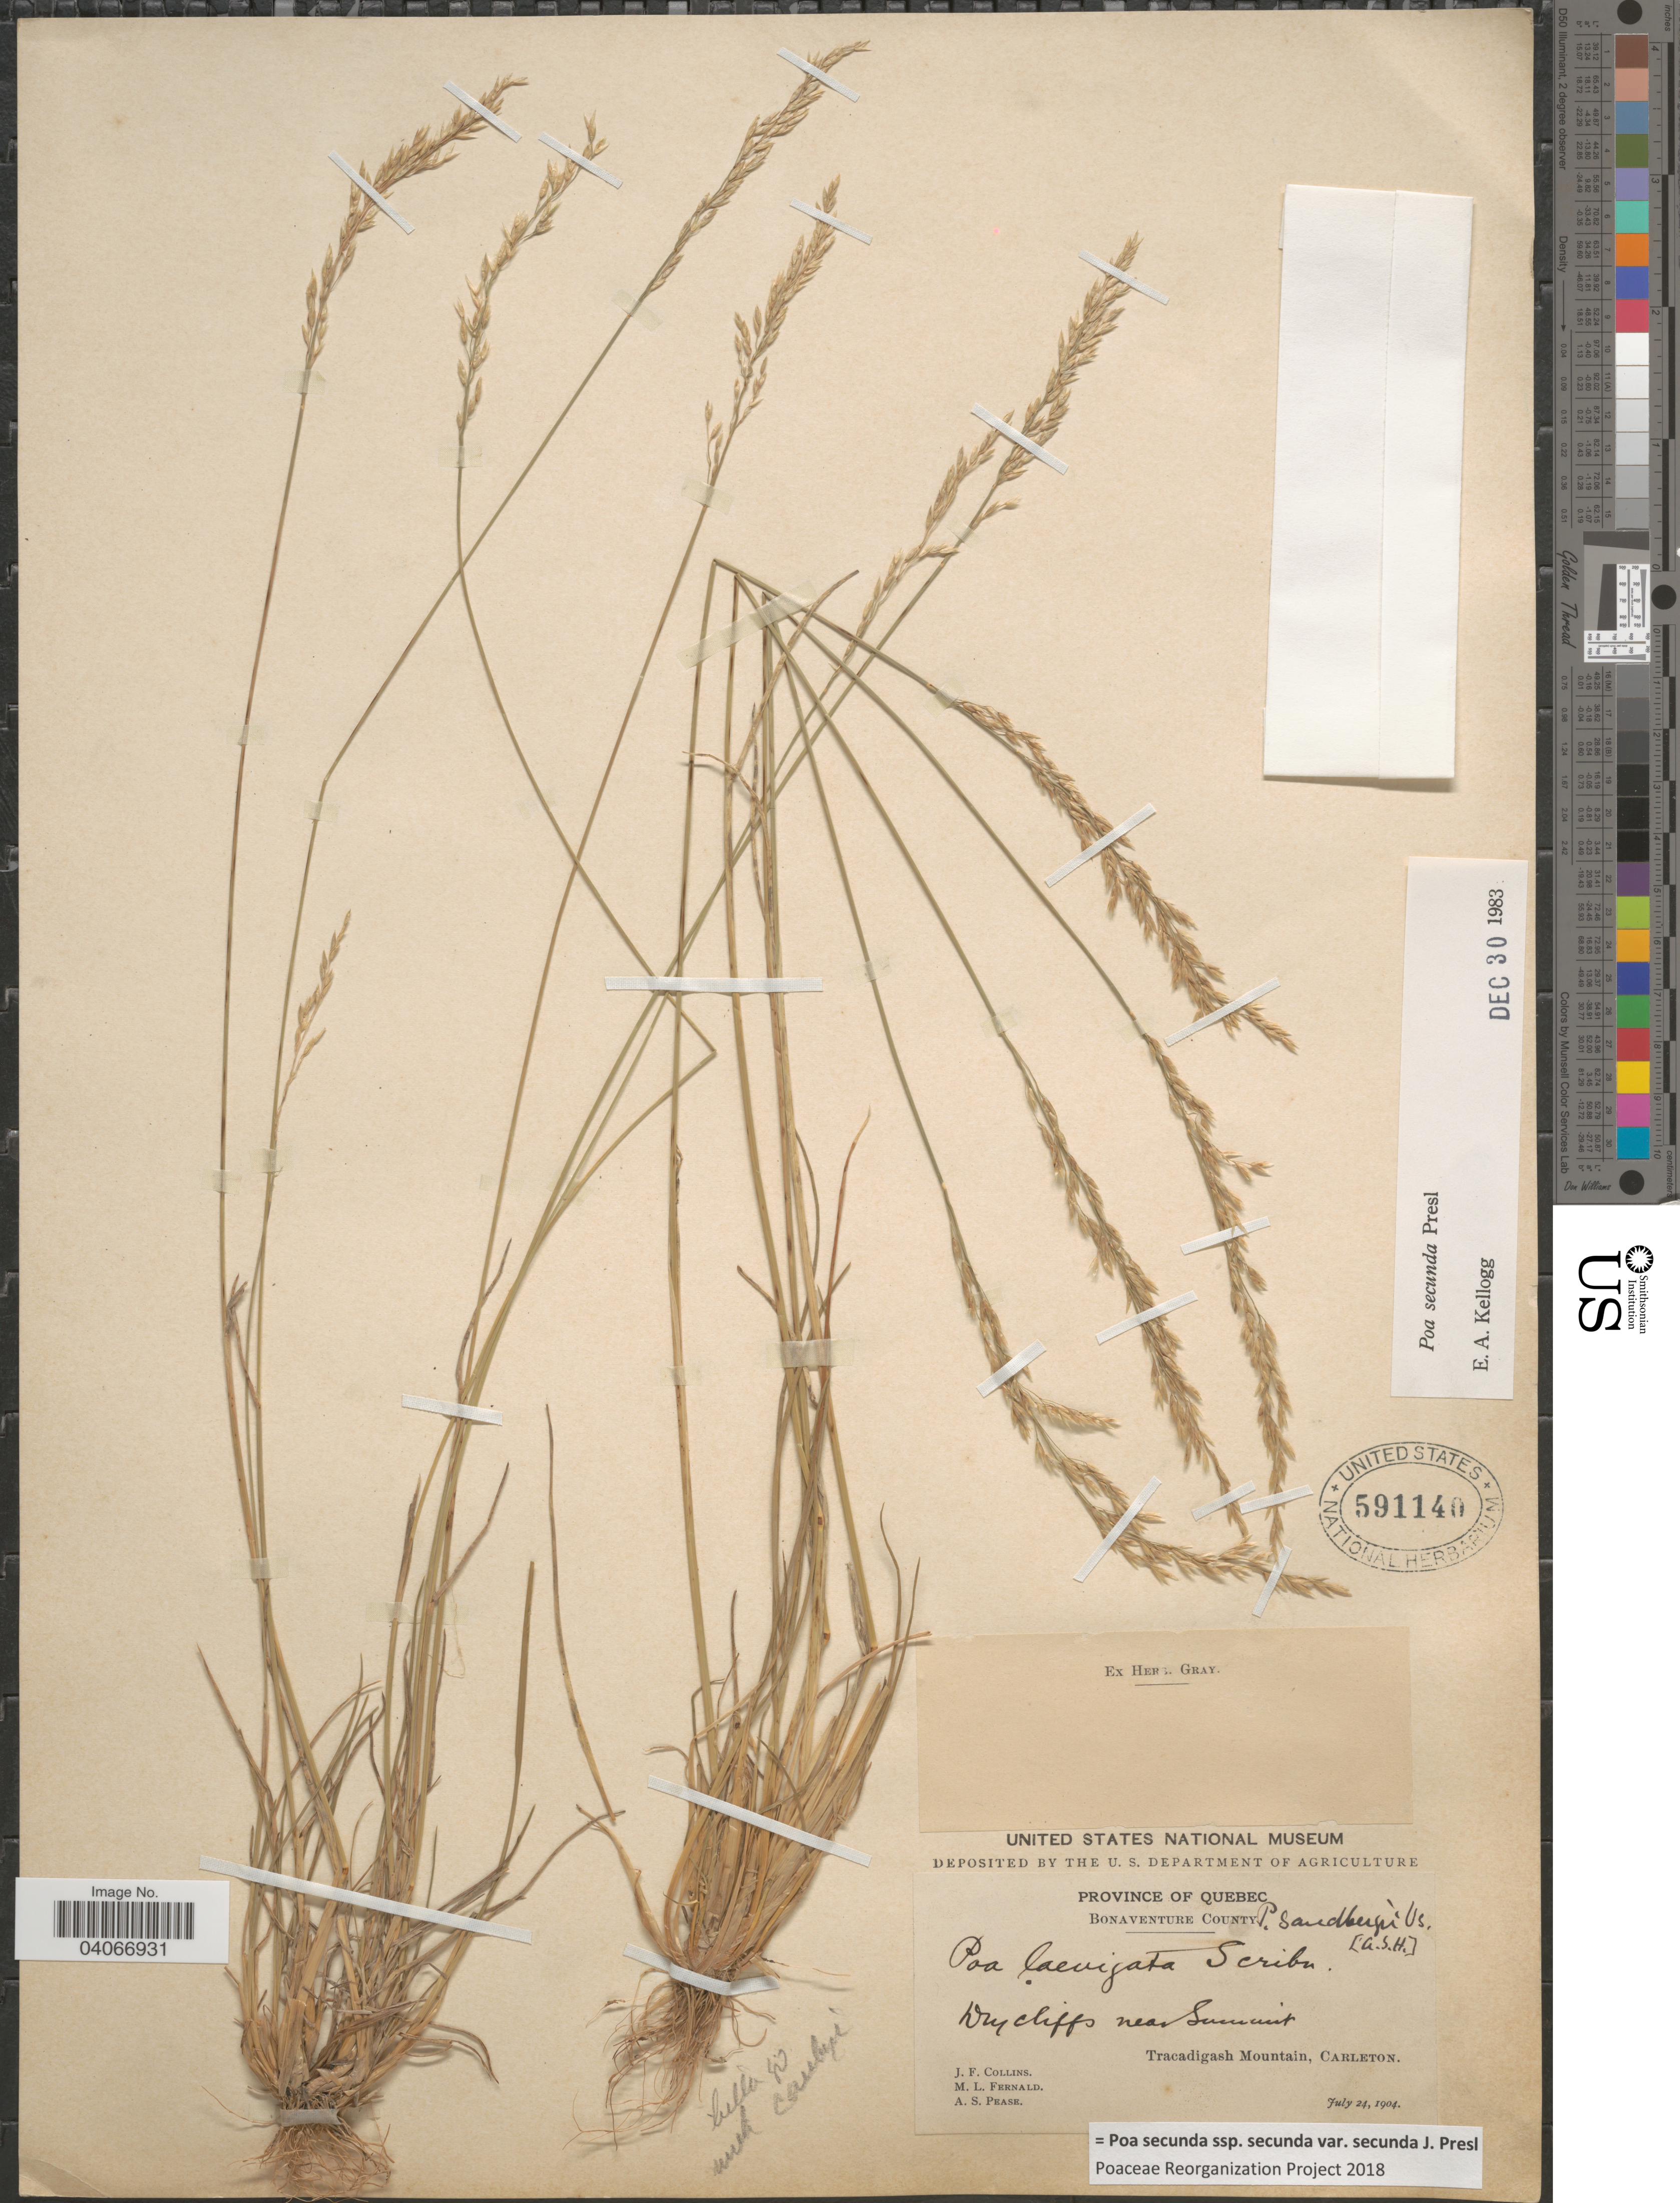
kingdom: Plantae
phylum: Tracheophyta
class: Liliopsida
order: Poales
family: Poaceae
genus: Poa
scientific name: Poa secunda subsp. secunda var. secunda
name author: J. Presl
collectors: A. S. Pease, J. Collins & M. L. Fernald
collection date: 1904-07-24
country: Canada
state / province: Quebec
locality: Province of Quebec. Bonaventure County. Dry cliffs near Summit. Tracadigash Mountain, Carleton.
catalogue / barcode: US 591140